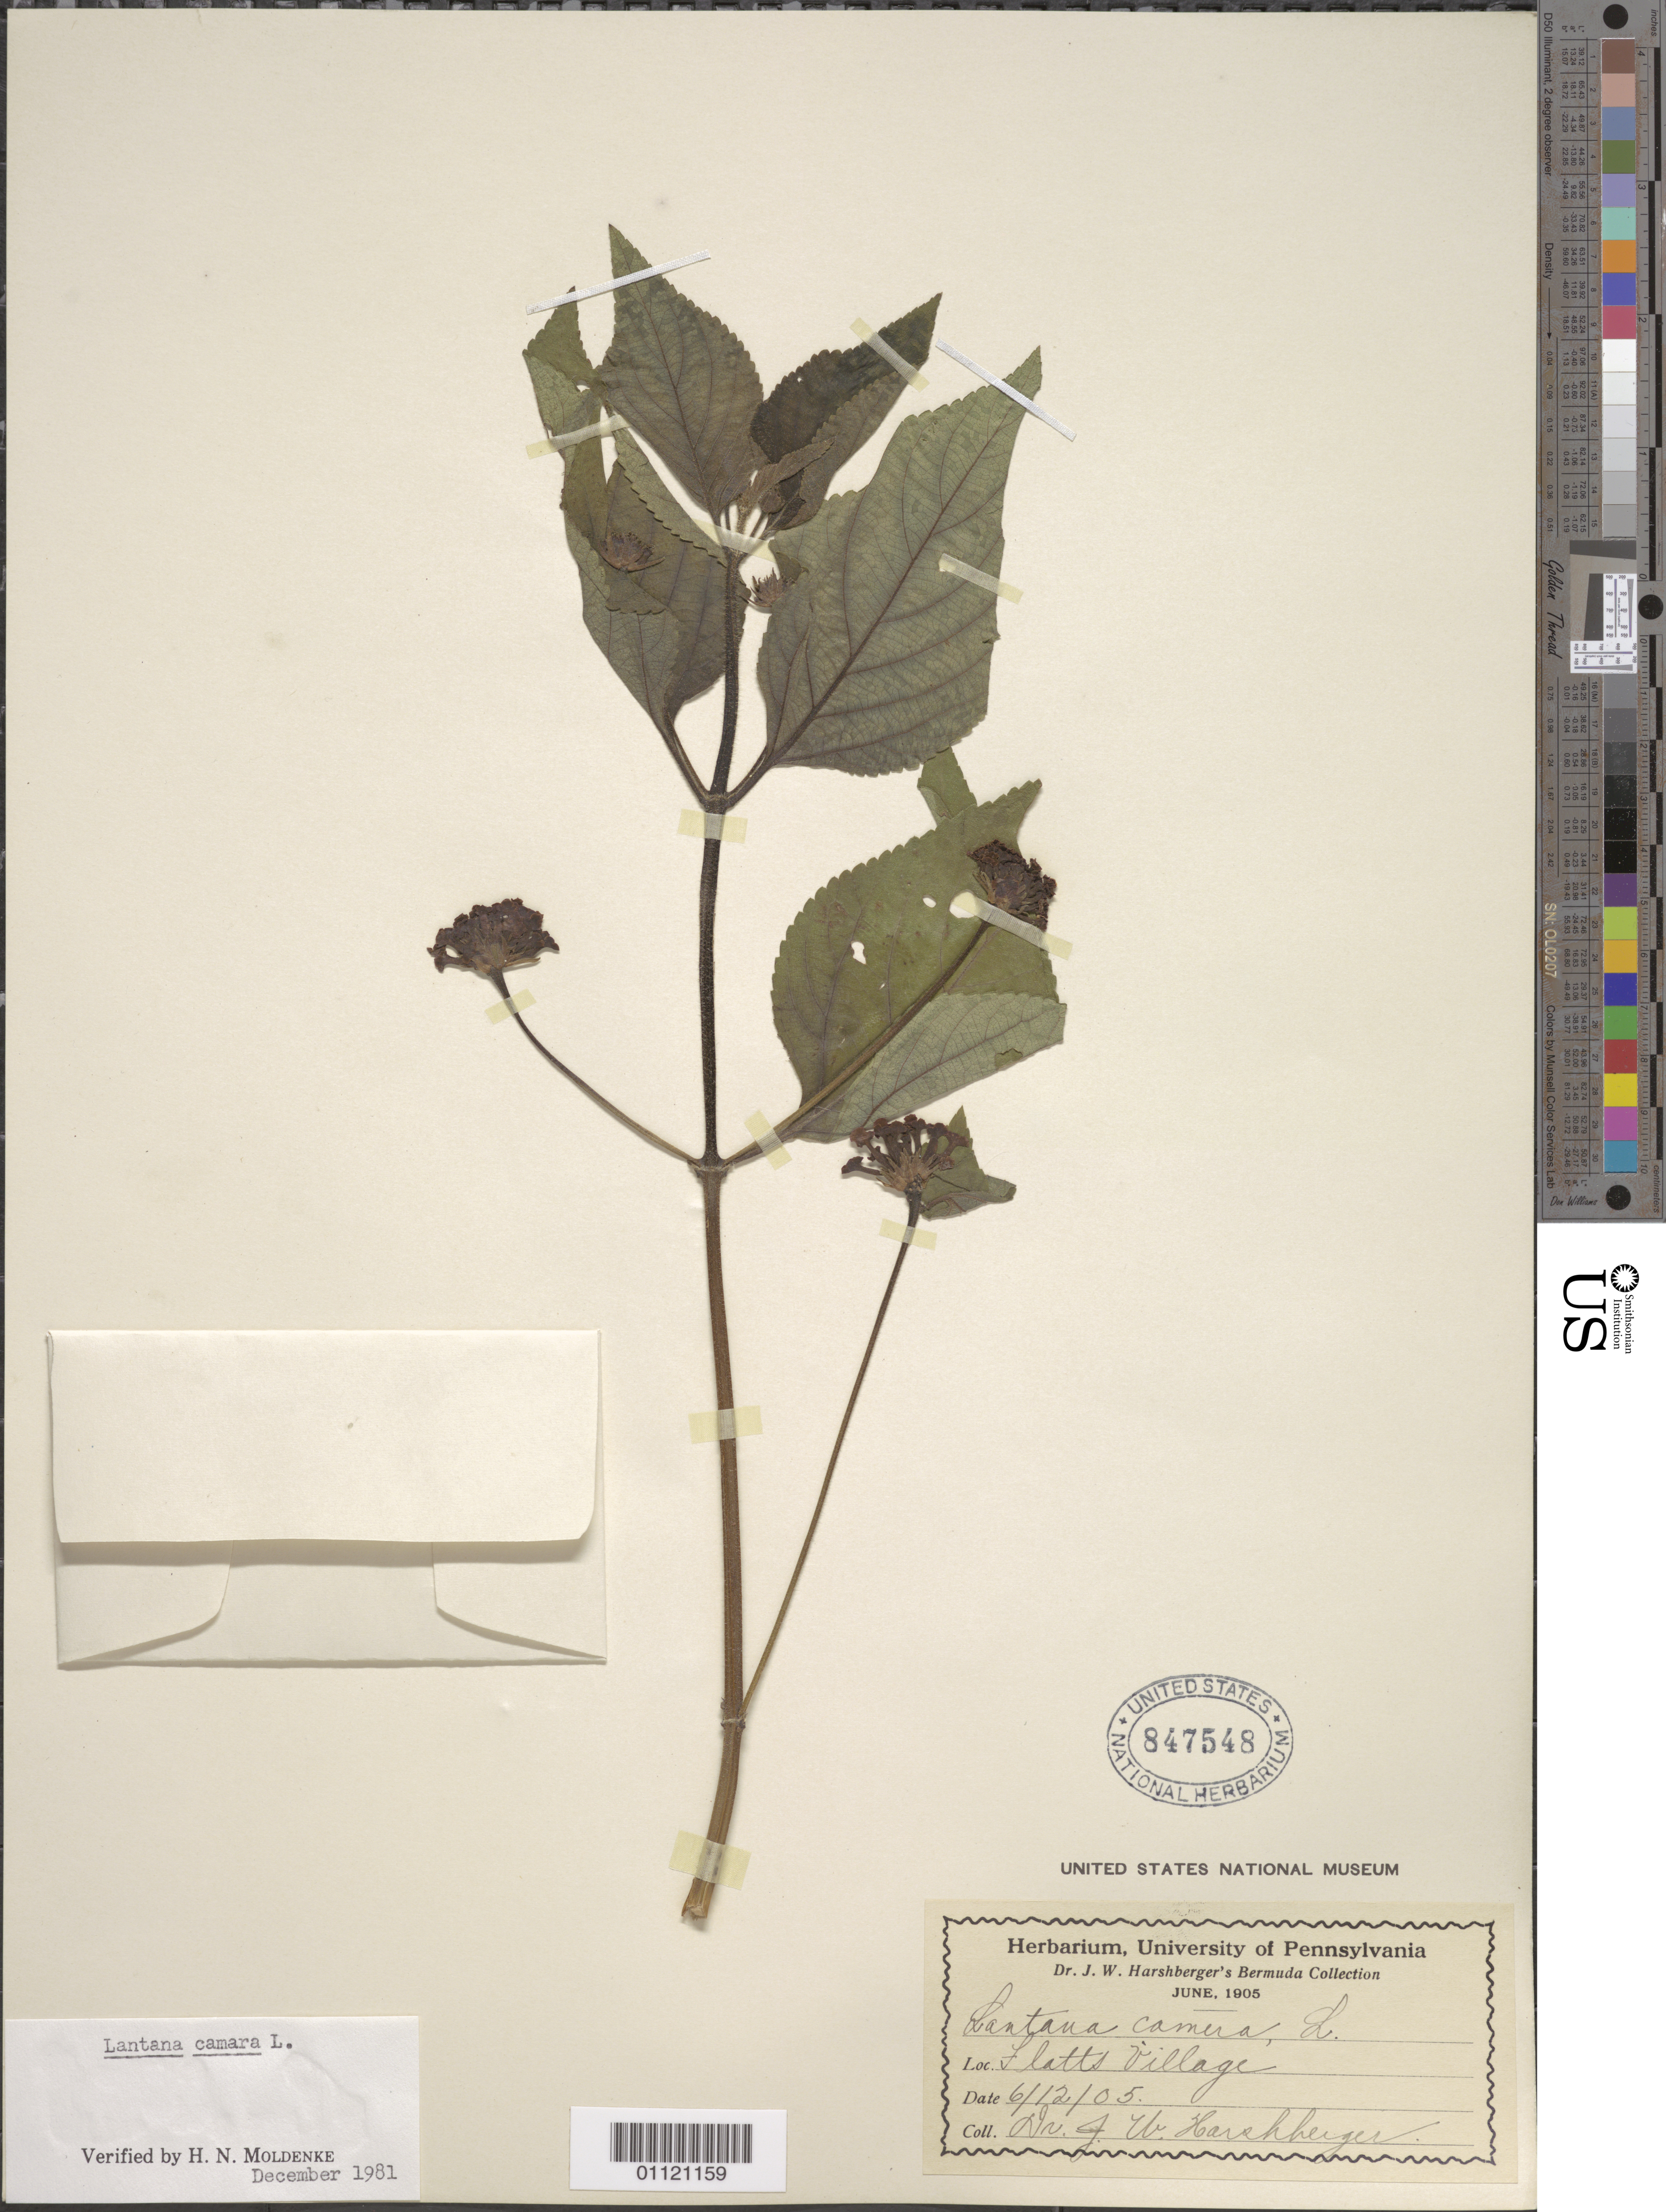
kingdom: Plantae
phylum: Tracheophyta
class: Magnoliopsida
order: Lamiales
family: Verbenaceae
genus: Lantana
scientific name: Lantana camara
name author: L.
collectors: J. W. Harshberger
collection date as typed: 12 Jun 1905 or 06 Dec 1905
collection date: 1905-06-12 or 1905-12-06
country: Bermuda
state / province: Sandys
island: Bermuda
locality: Flatts Village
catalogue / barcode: US 847548